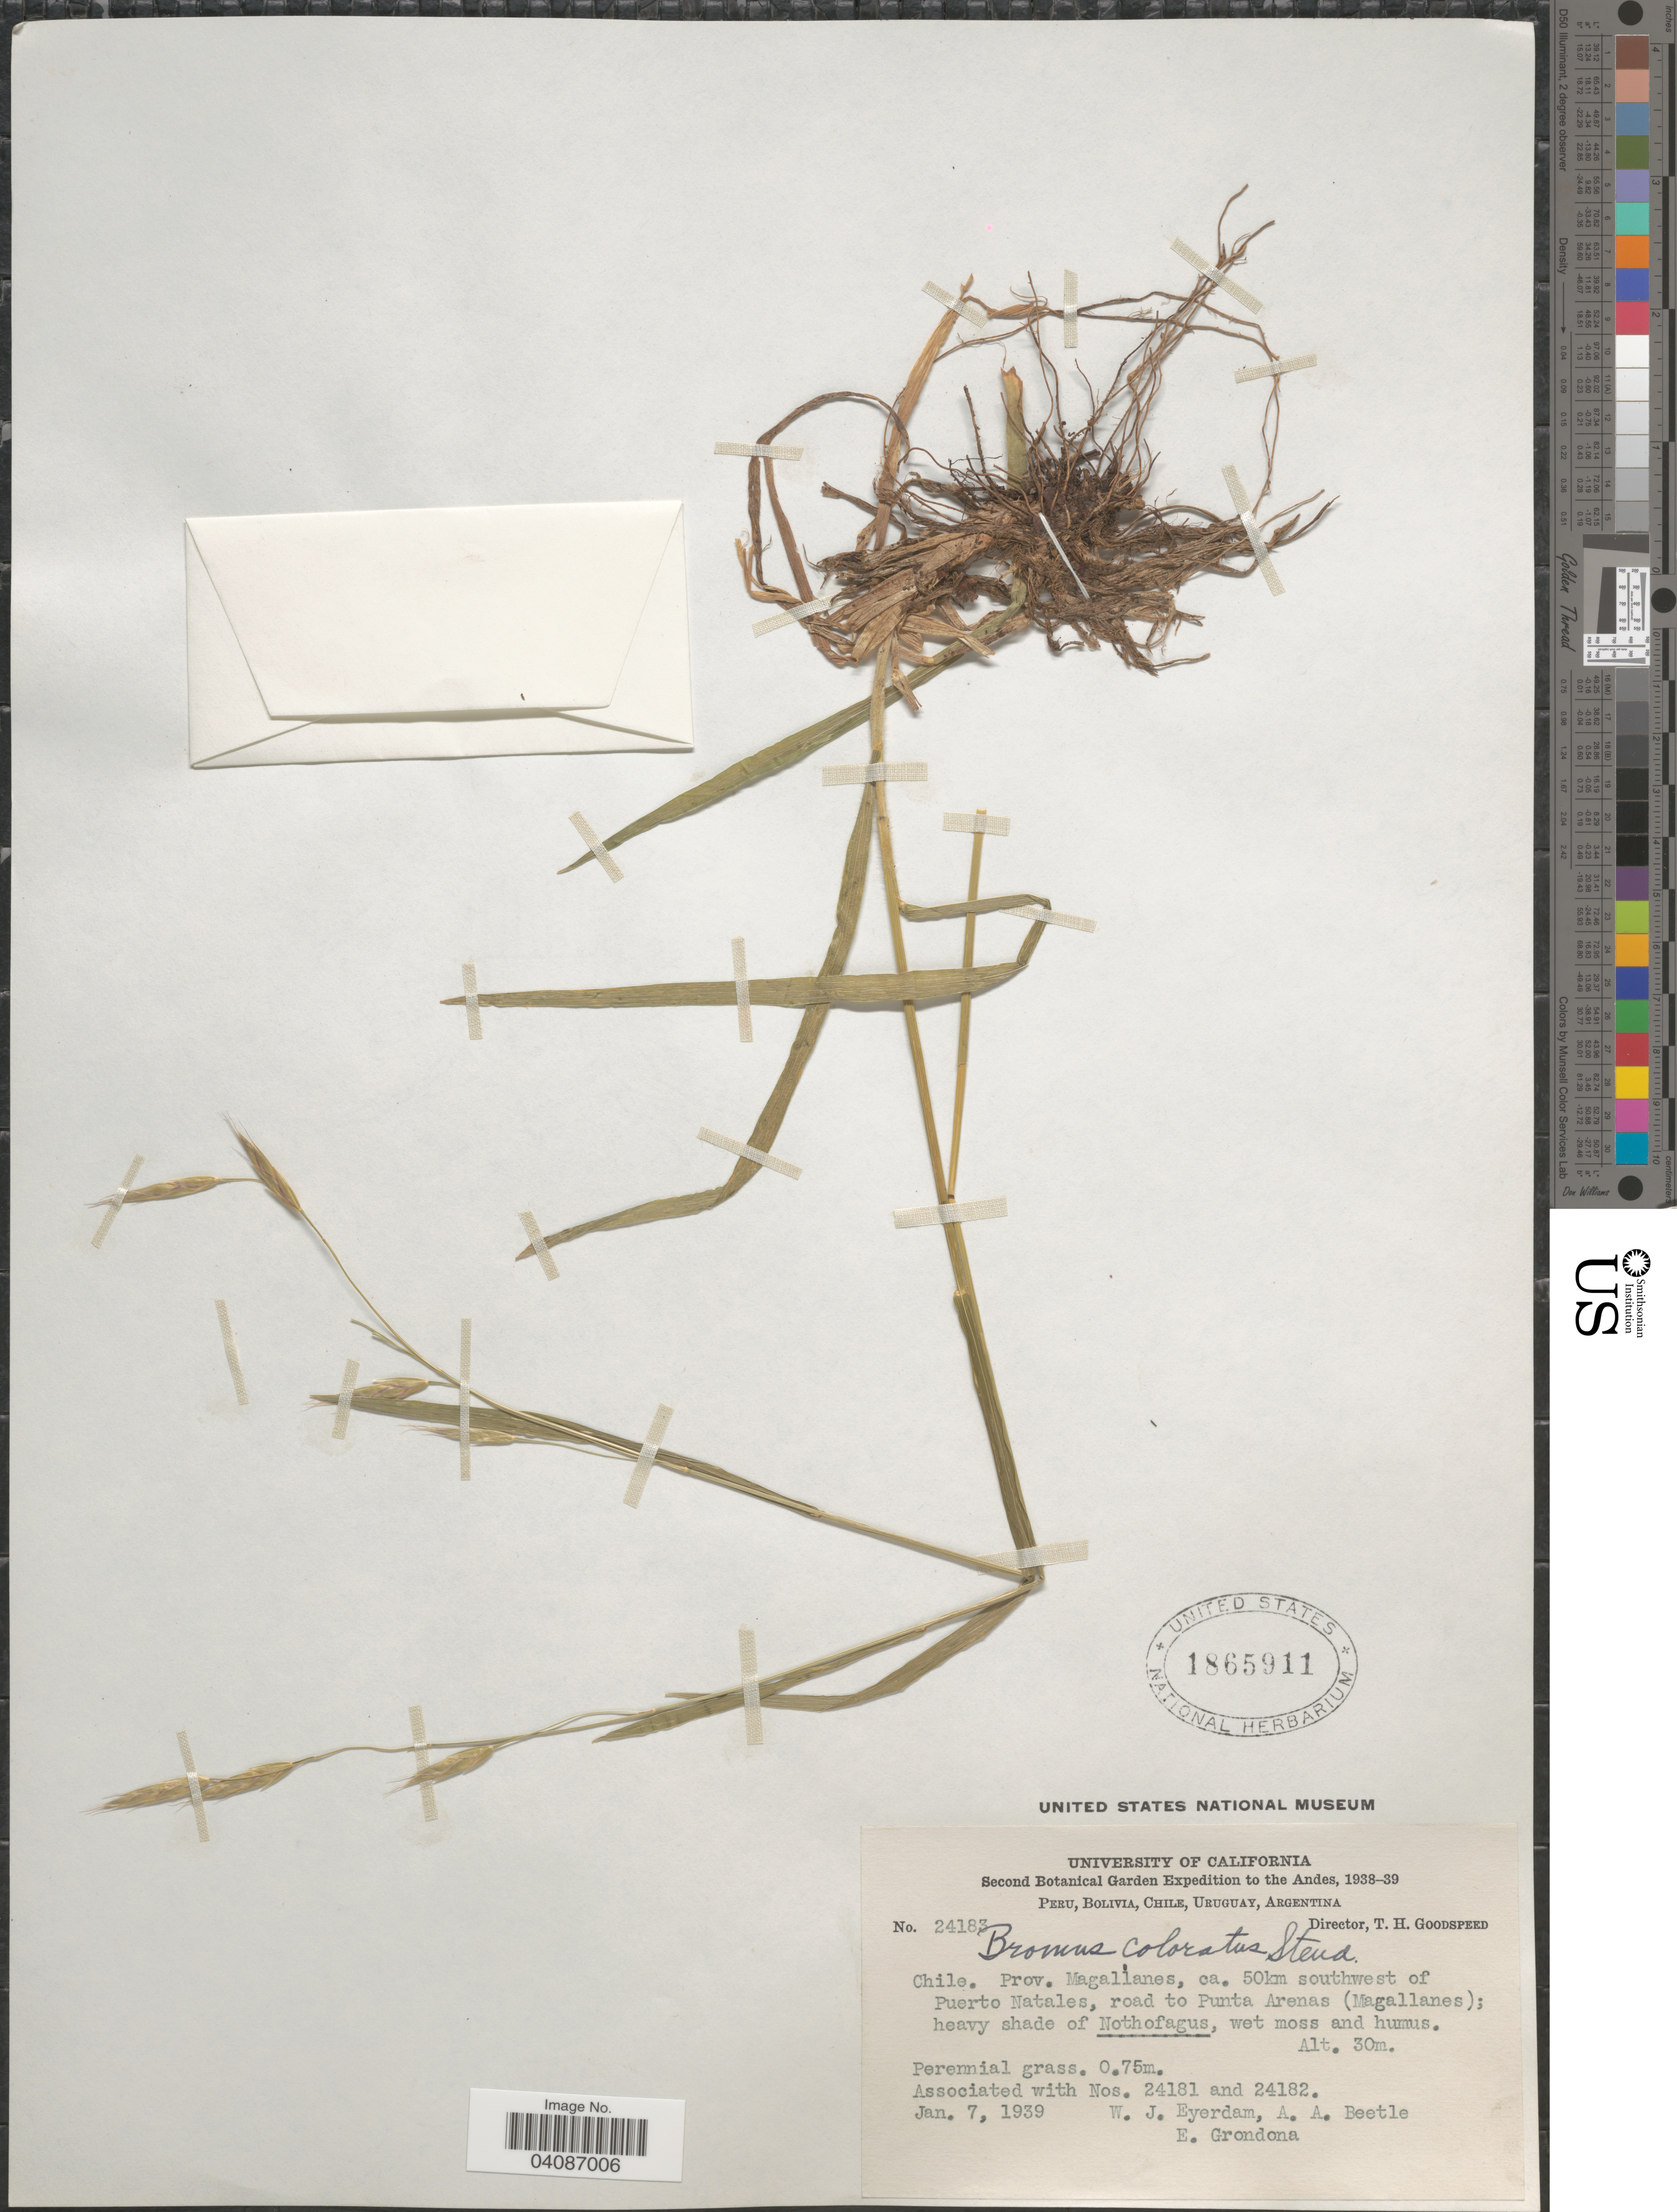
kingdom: Plantae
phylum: Tracheophyta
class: Liliopsida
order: Poales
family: Poaceae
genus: Bromus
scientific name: Bromus coloratus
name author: Steud.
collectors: W. J. Eyerdam, A. A. Beetle & E. Grondona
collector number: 24183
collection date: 1939-01-07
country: Chile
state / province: Magallanes y de la Antártica Chilena (XII)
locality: Second Boatnical Garden Expedition to the Andes, 1938-39. Prov. Magallanes, ca. 50km southwest of Puerto Natales, road to Punta Arenas (Magallanes).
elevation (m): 30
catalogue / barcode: US 1865911